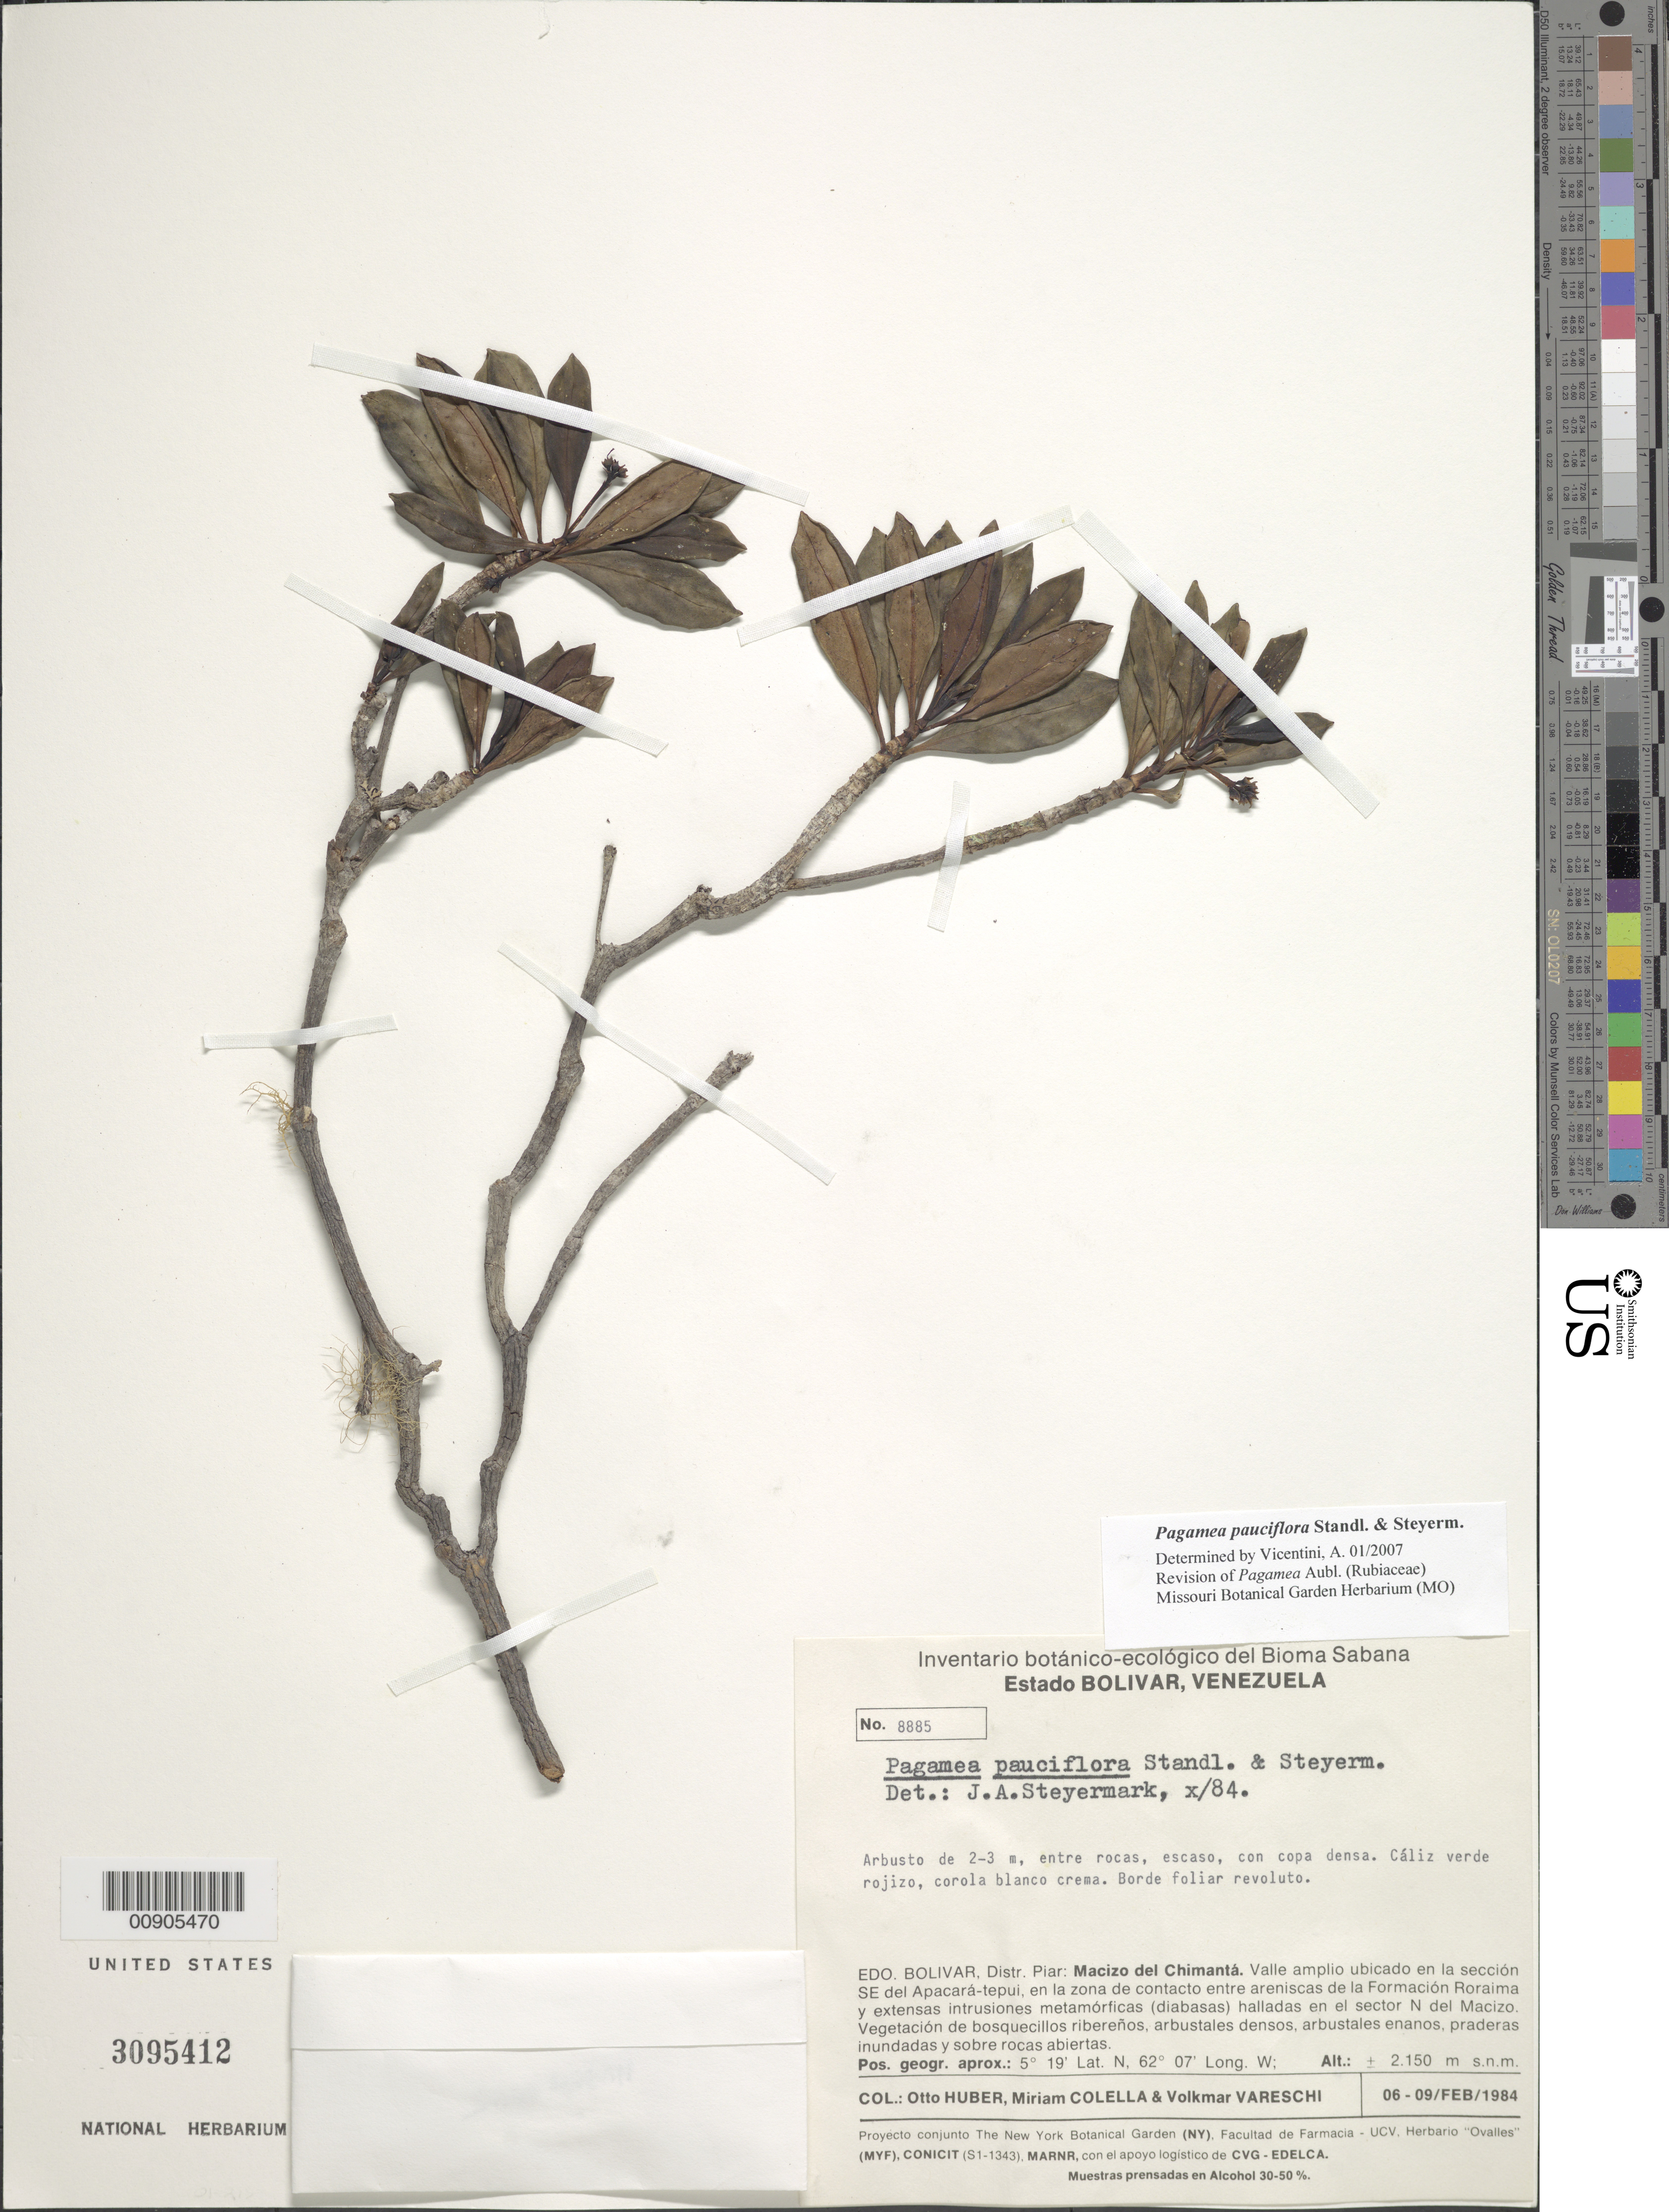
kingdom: Plantae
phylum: Tracheophyta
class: Magnoliopsida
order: Gentianales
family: Rubiaceae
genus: Pagamea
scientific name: Pagamea pauciflora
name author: Standl. & Steyerm.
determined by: Vicentini, A.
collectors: O. Huber, M. Colella & V. Vareschi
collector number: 8885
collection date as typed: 6-Feb-84 to 9-Feb-84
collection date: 1984-02-06/1984-02-09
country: Venezuela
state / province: Bolívar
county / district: Piar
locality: Macizo del Chimantá, sector SE del Apacará-tepuí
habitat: Vegetatión de bosquecillos ribereños, arbustales densos, arbustales enenos, praderas inundadas y sobre rocas abiertas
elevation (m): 2150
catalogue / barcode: US 3095412